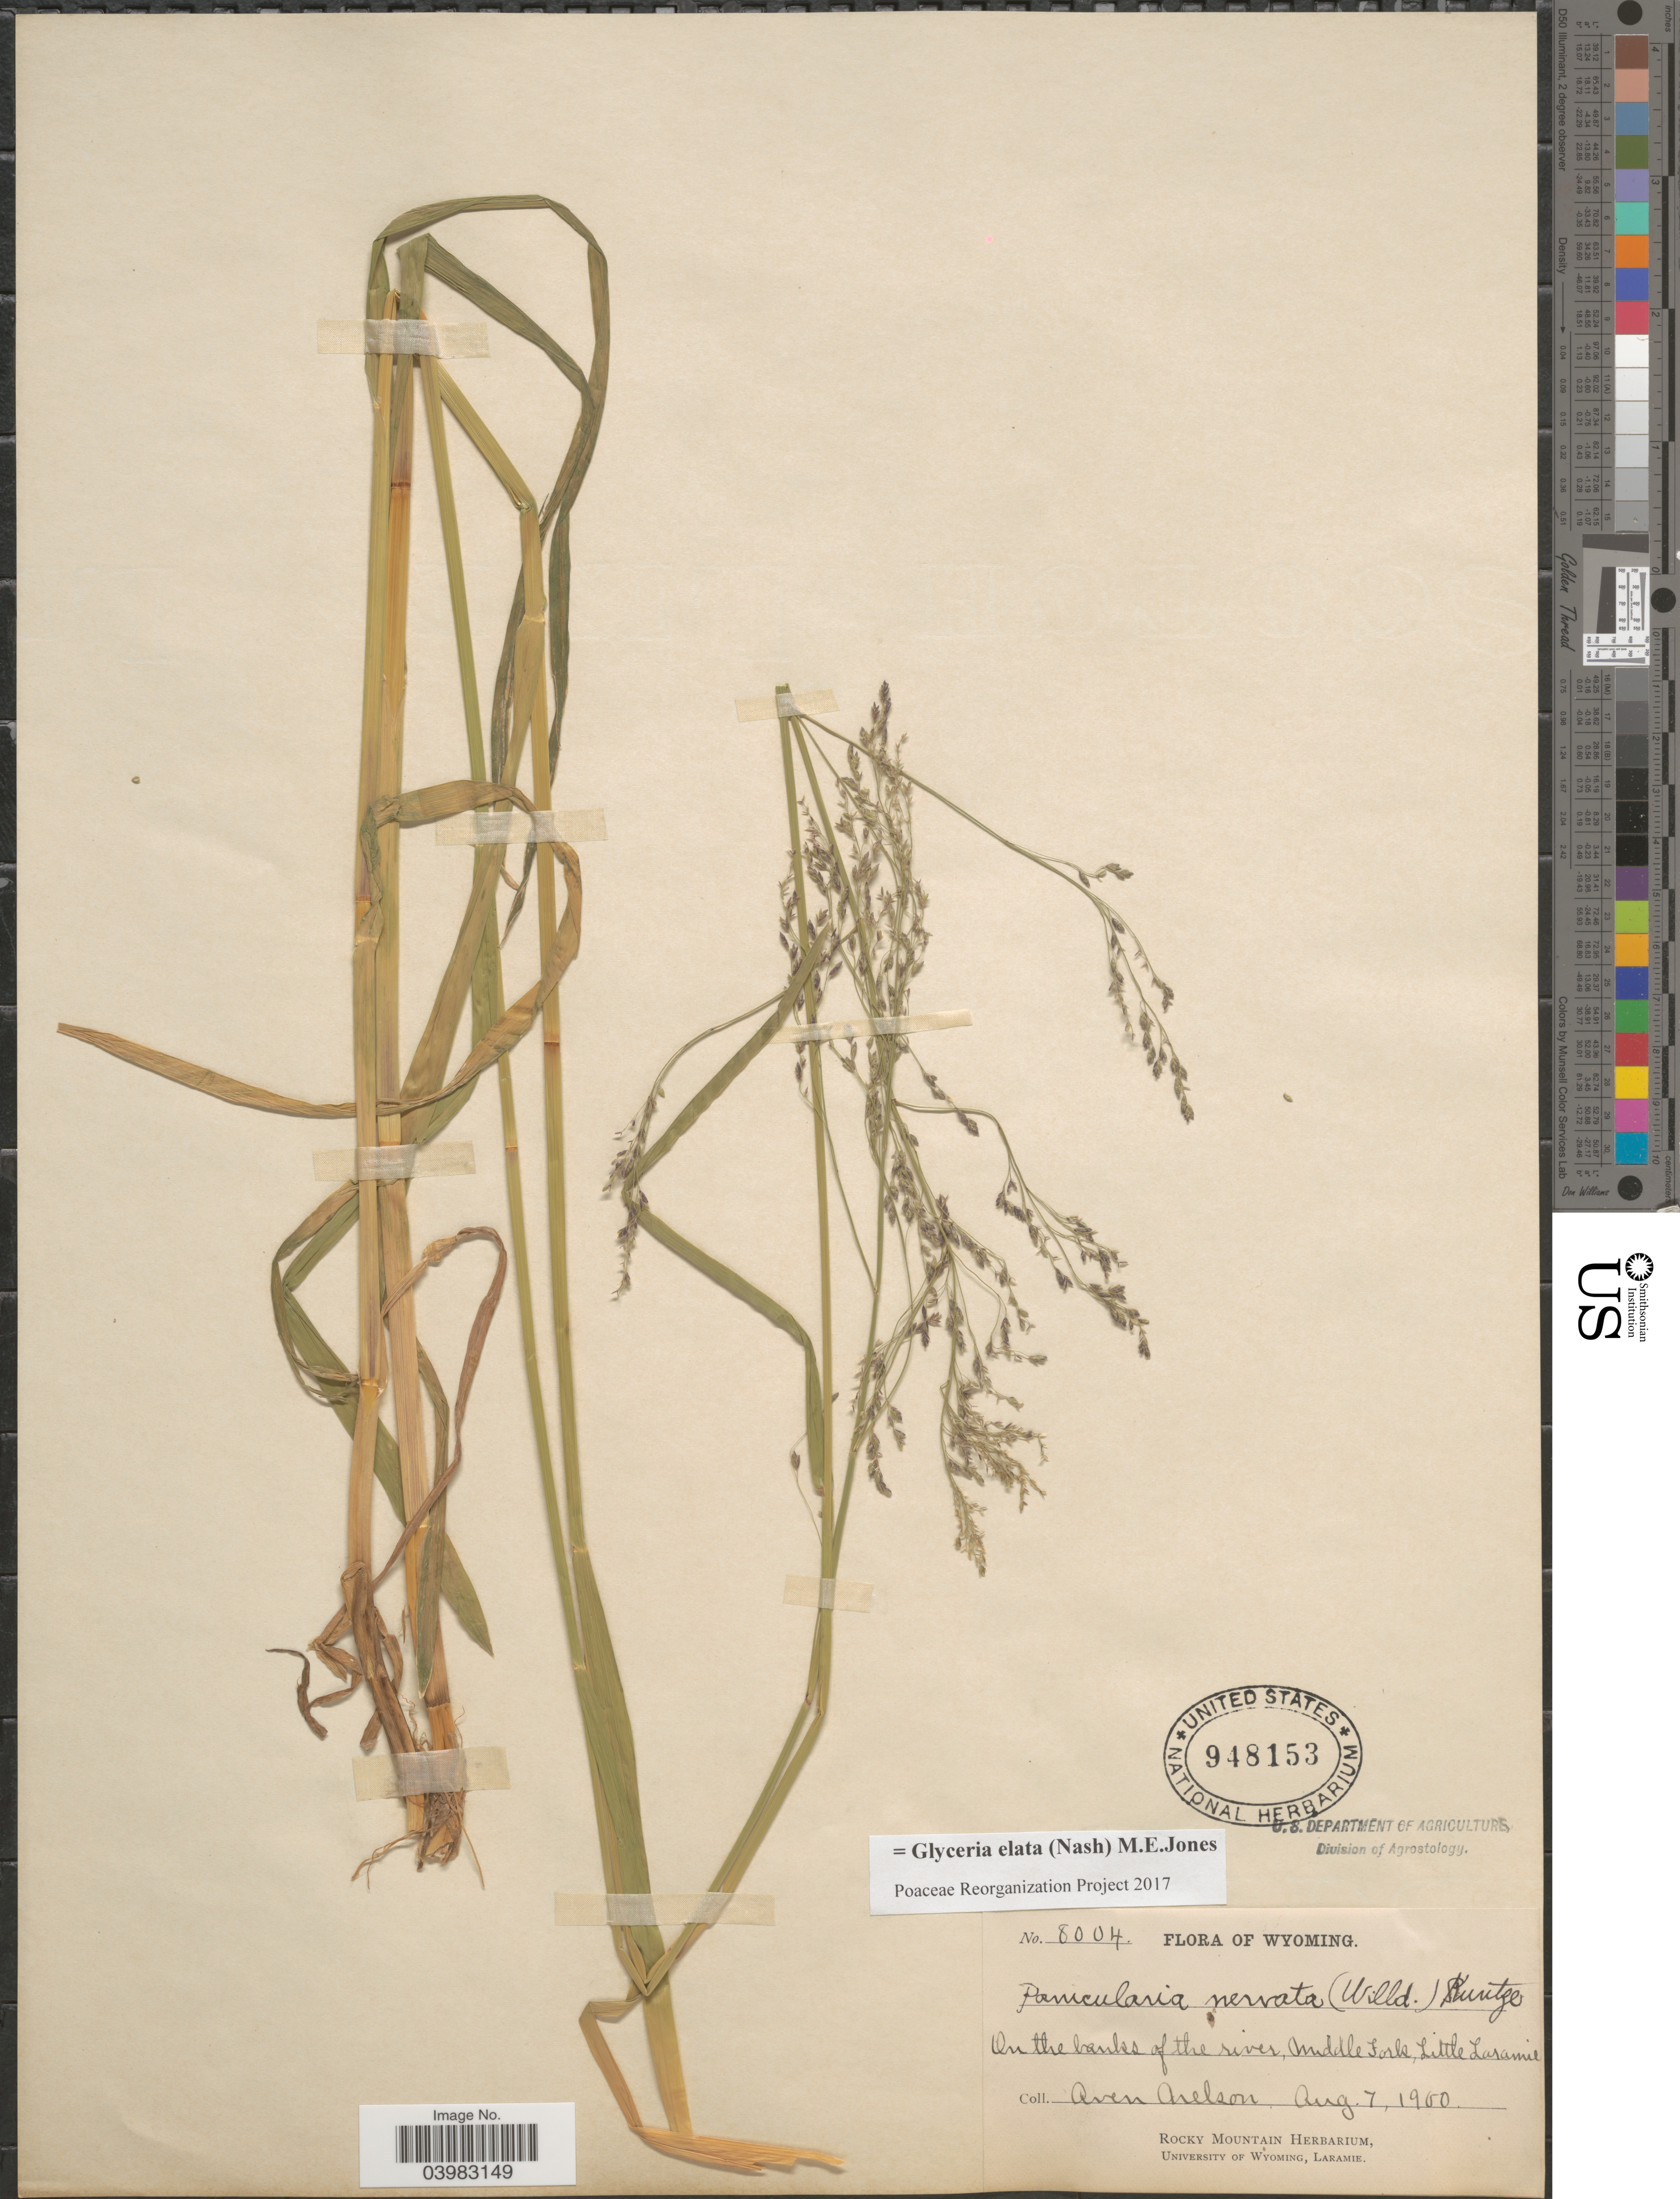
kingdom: Plantae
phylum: Tracheophyta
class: Liliopsida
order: Poales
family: Poaceae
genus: Glyceria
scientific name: Glyceria elata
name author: (Nash) M.E. Jones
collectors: A. Nelson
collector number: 8004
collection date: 1900-08-07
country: United States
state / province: Wyoming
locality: On the banks of the river, Middle Fork, Little Laramie.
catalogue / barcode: US 948153